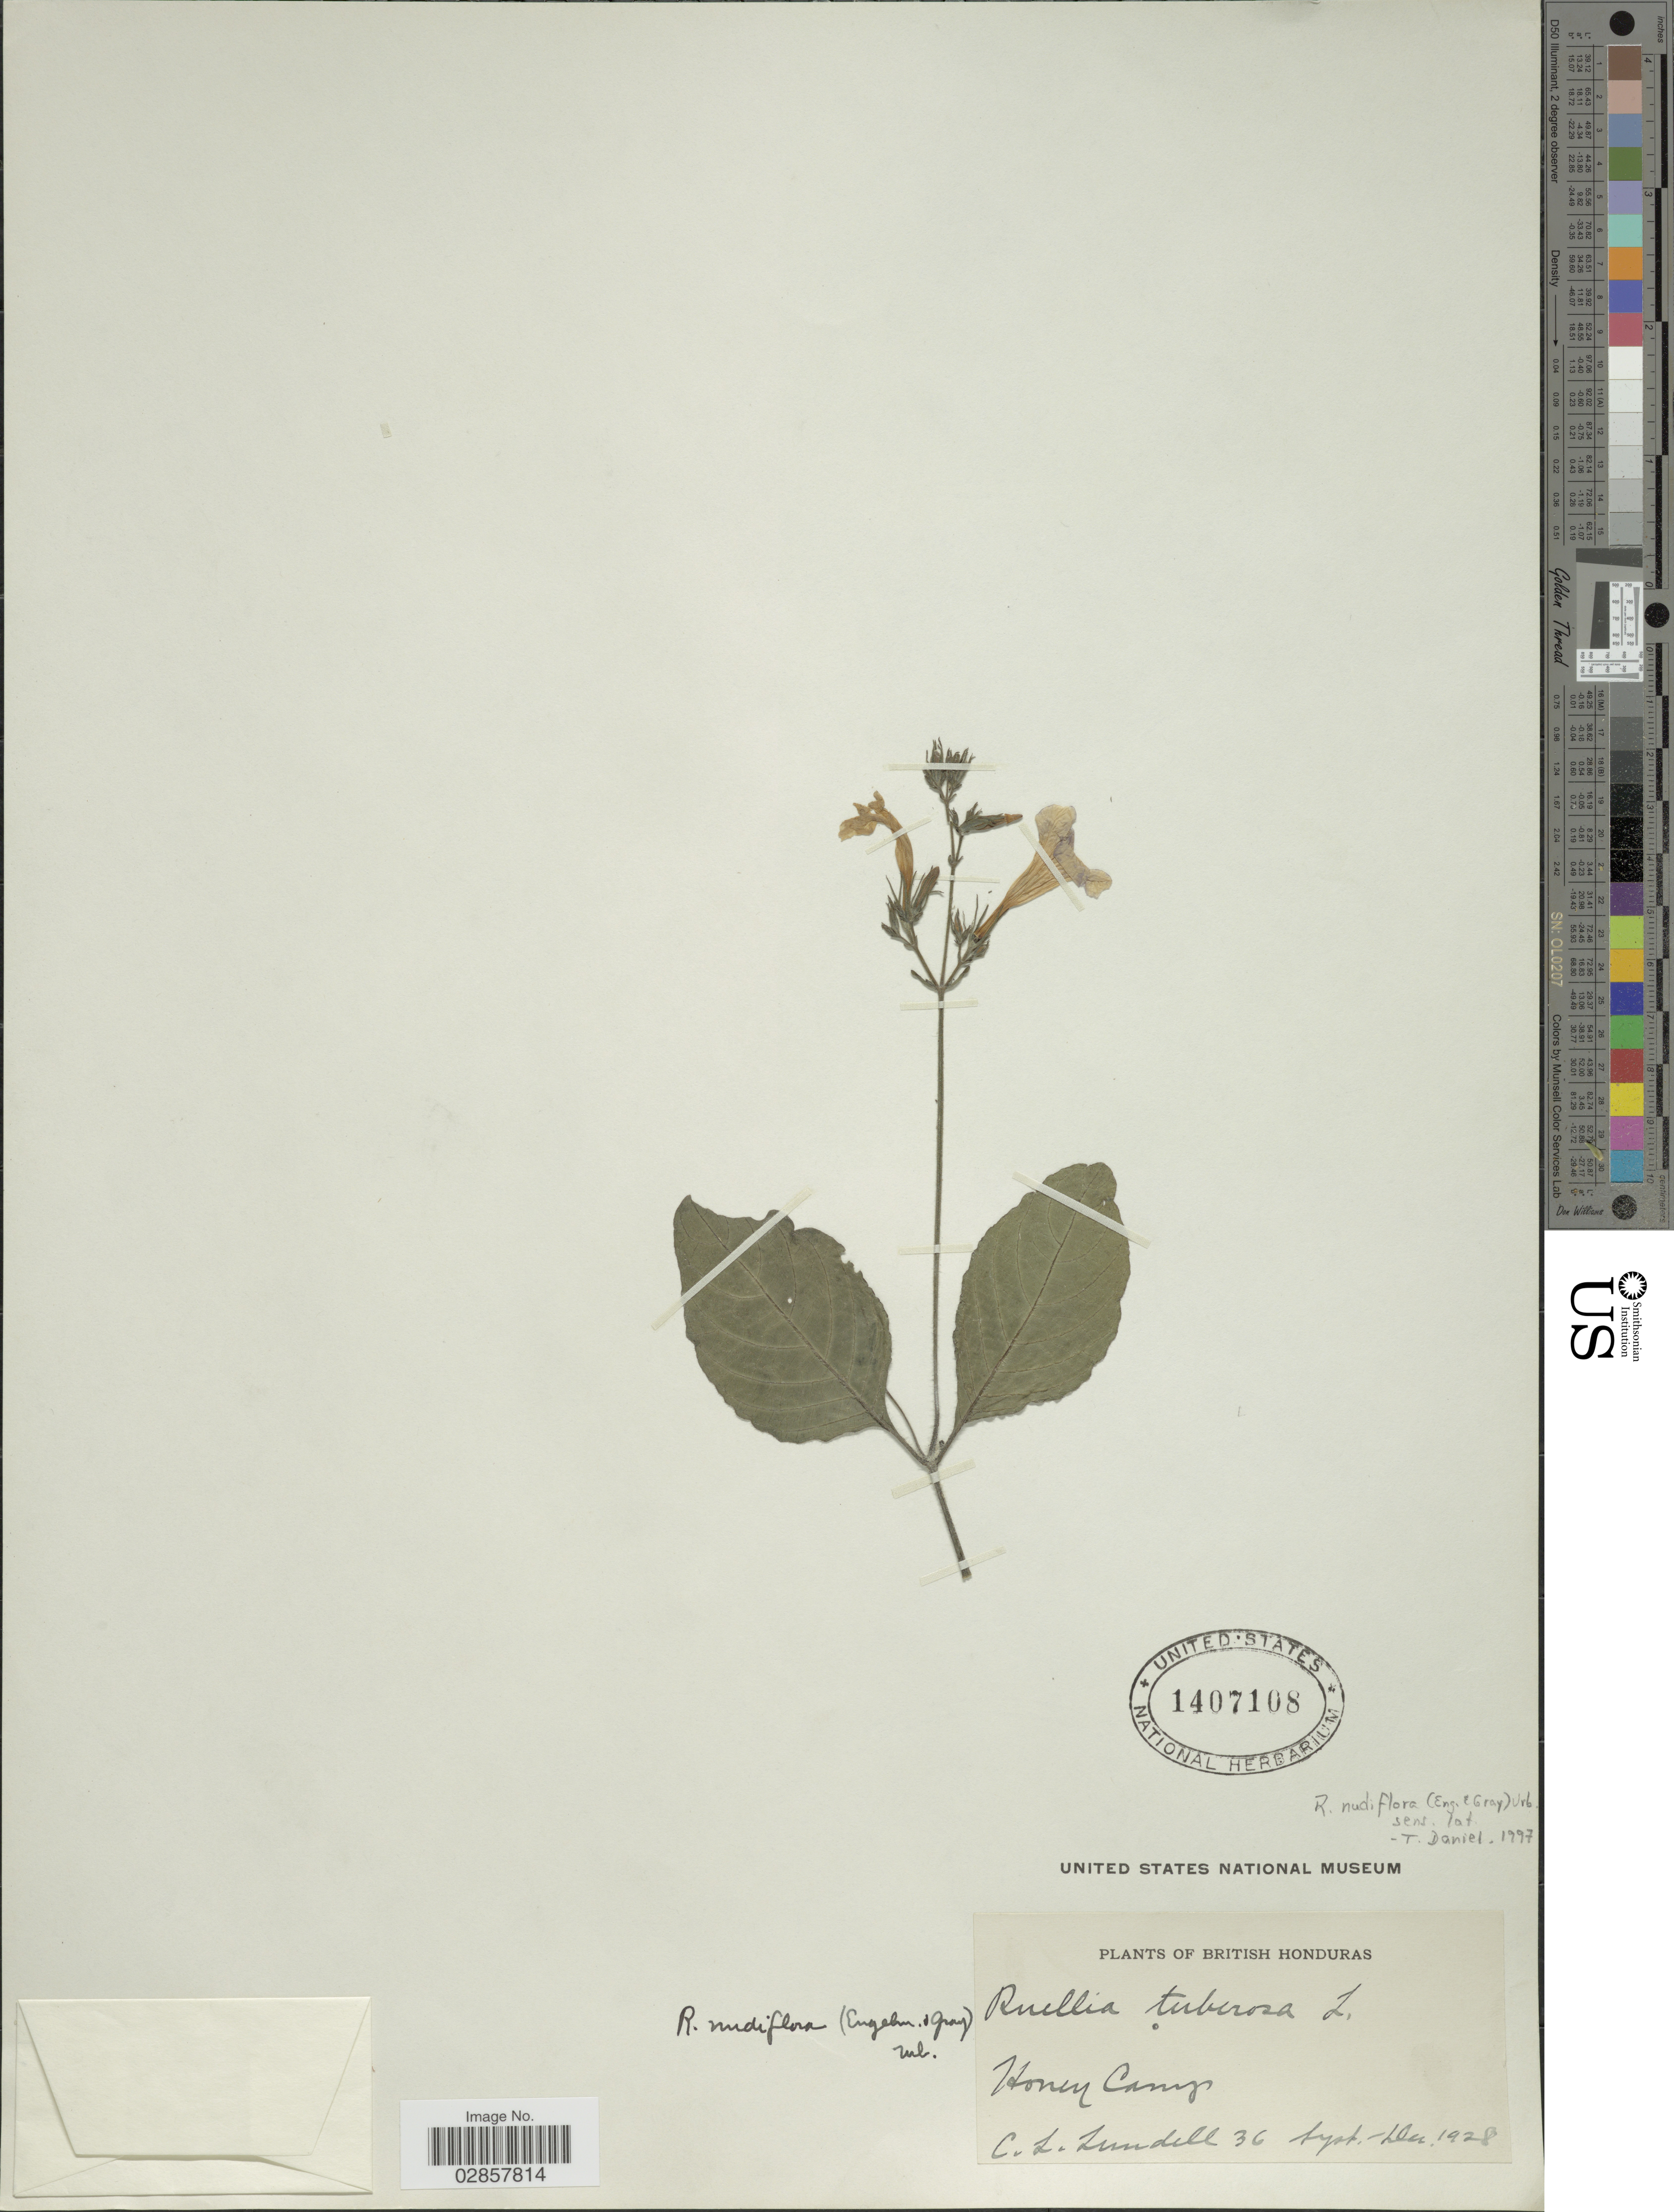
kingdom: Plantae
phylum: Tracheophyta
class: Magnoliopsida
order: Lamiales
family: Acanthaceae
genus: Ruellia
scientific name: Ruellia nudiflora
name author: (Engelm. & A. Gray) Urb.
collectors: C. L. Lundell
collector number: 36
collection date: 1928-09/1928-12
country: Belize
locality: British Honduras, Honey Camp.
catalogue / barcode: US 1407108